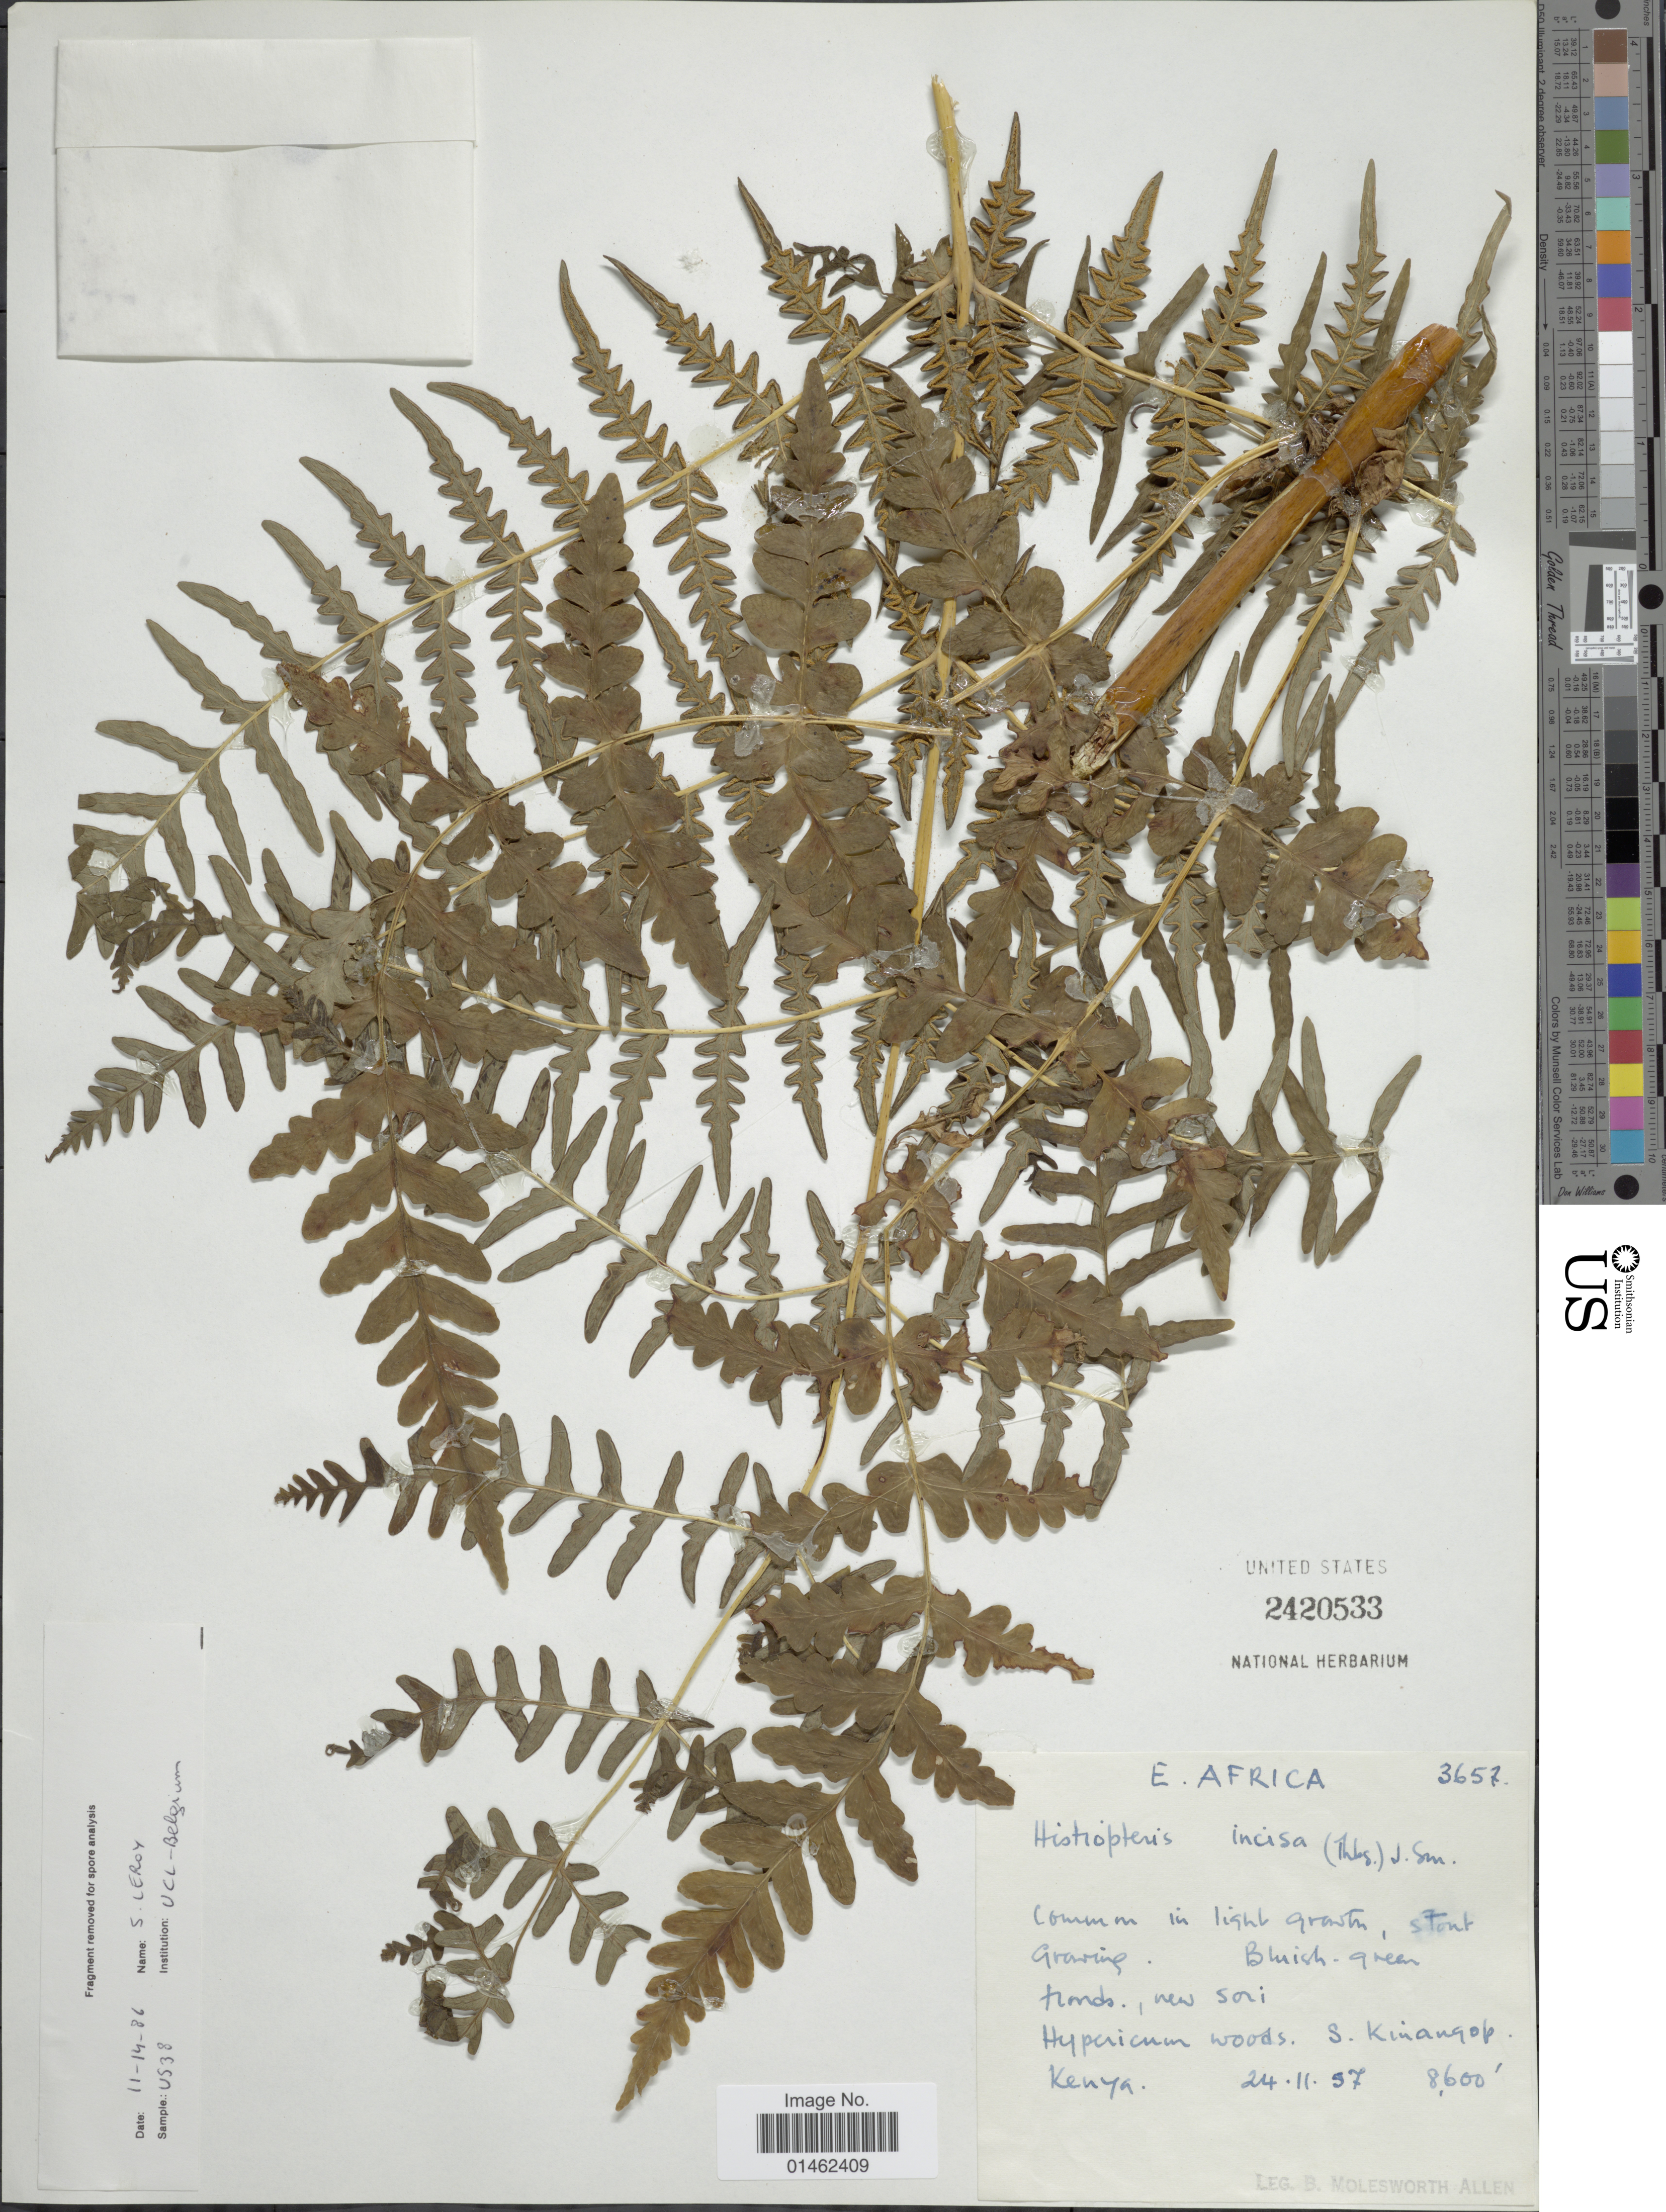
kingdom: Plantae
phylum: Tracheophyta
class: Polypodiopsida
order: Polypodiales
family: Dennstaedtiaceae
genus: Histiopteris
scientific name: Histiopteris incisa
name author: (Thunb.) J. Sm.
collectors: B. E. G. Molesworth-Allen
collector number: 3657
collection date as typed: Transcribed d/m/y: 24/11/57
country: Kenya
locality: E. Africa, S Kinangop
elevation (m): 2621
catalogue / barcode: US 2420533